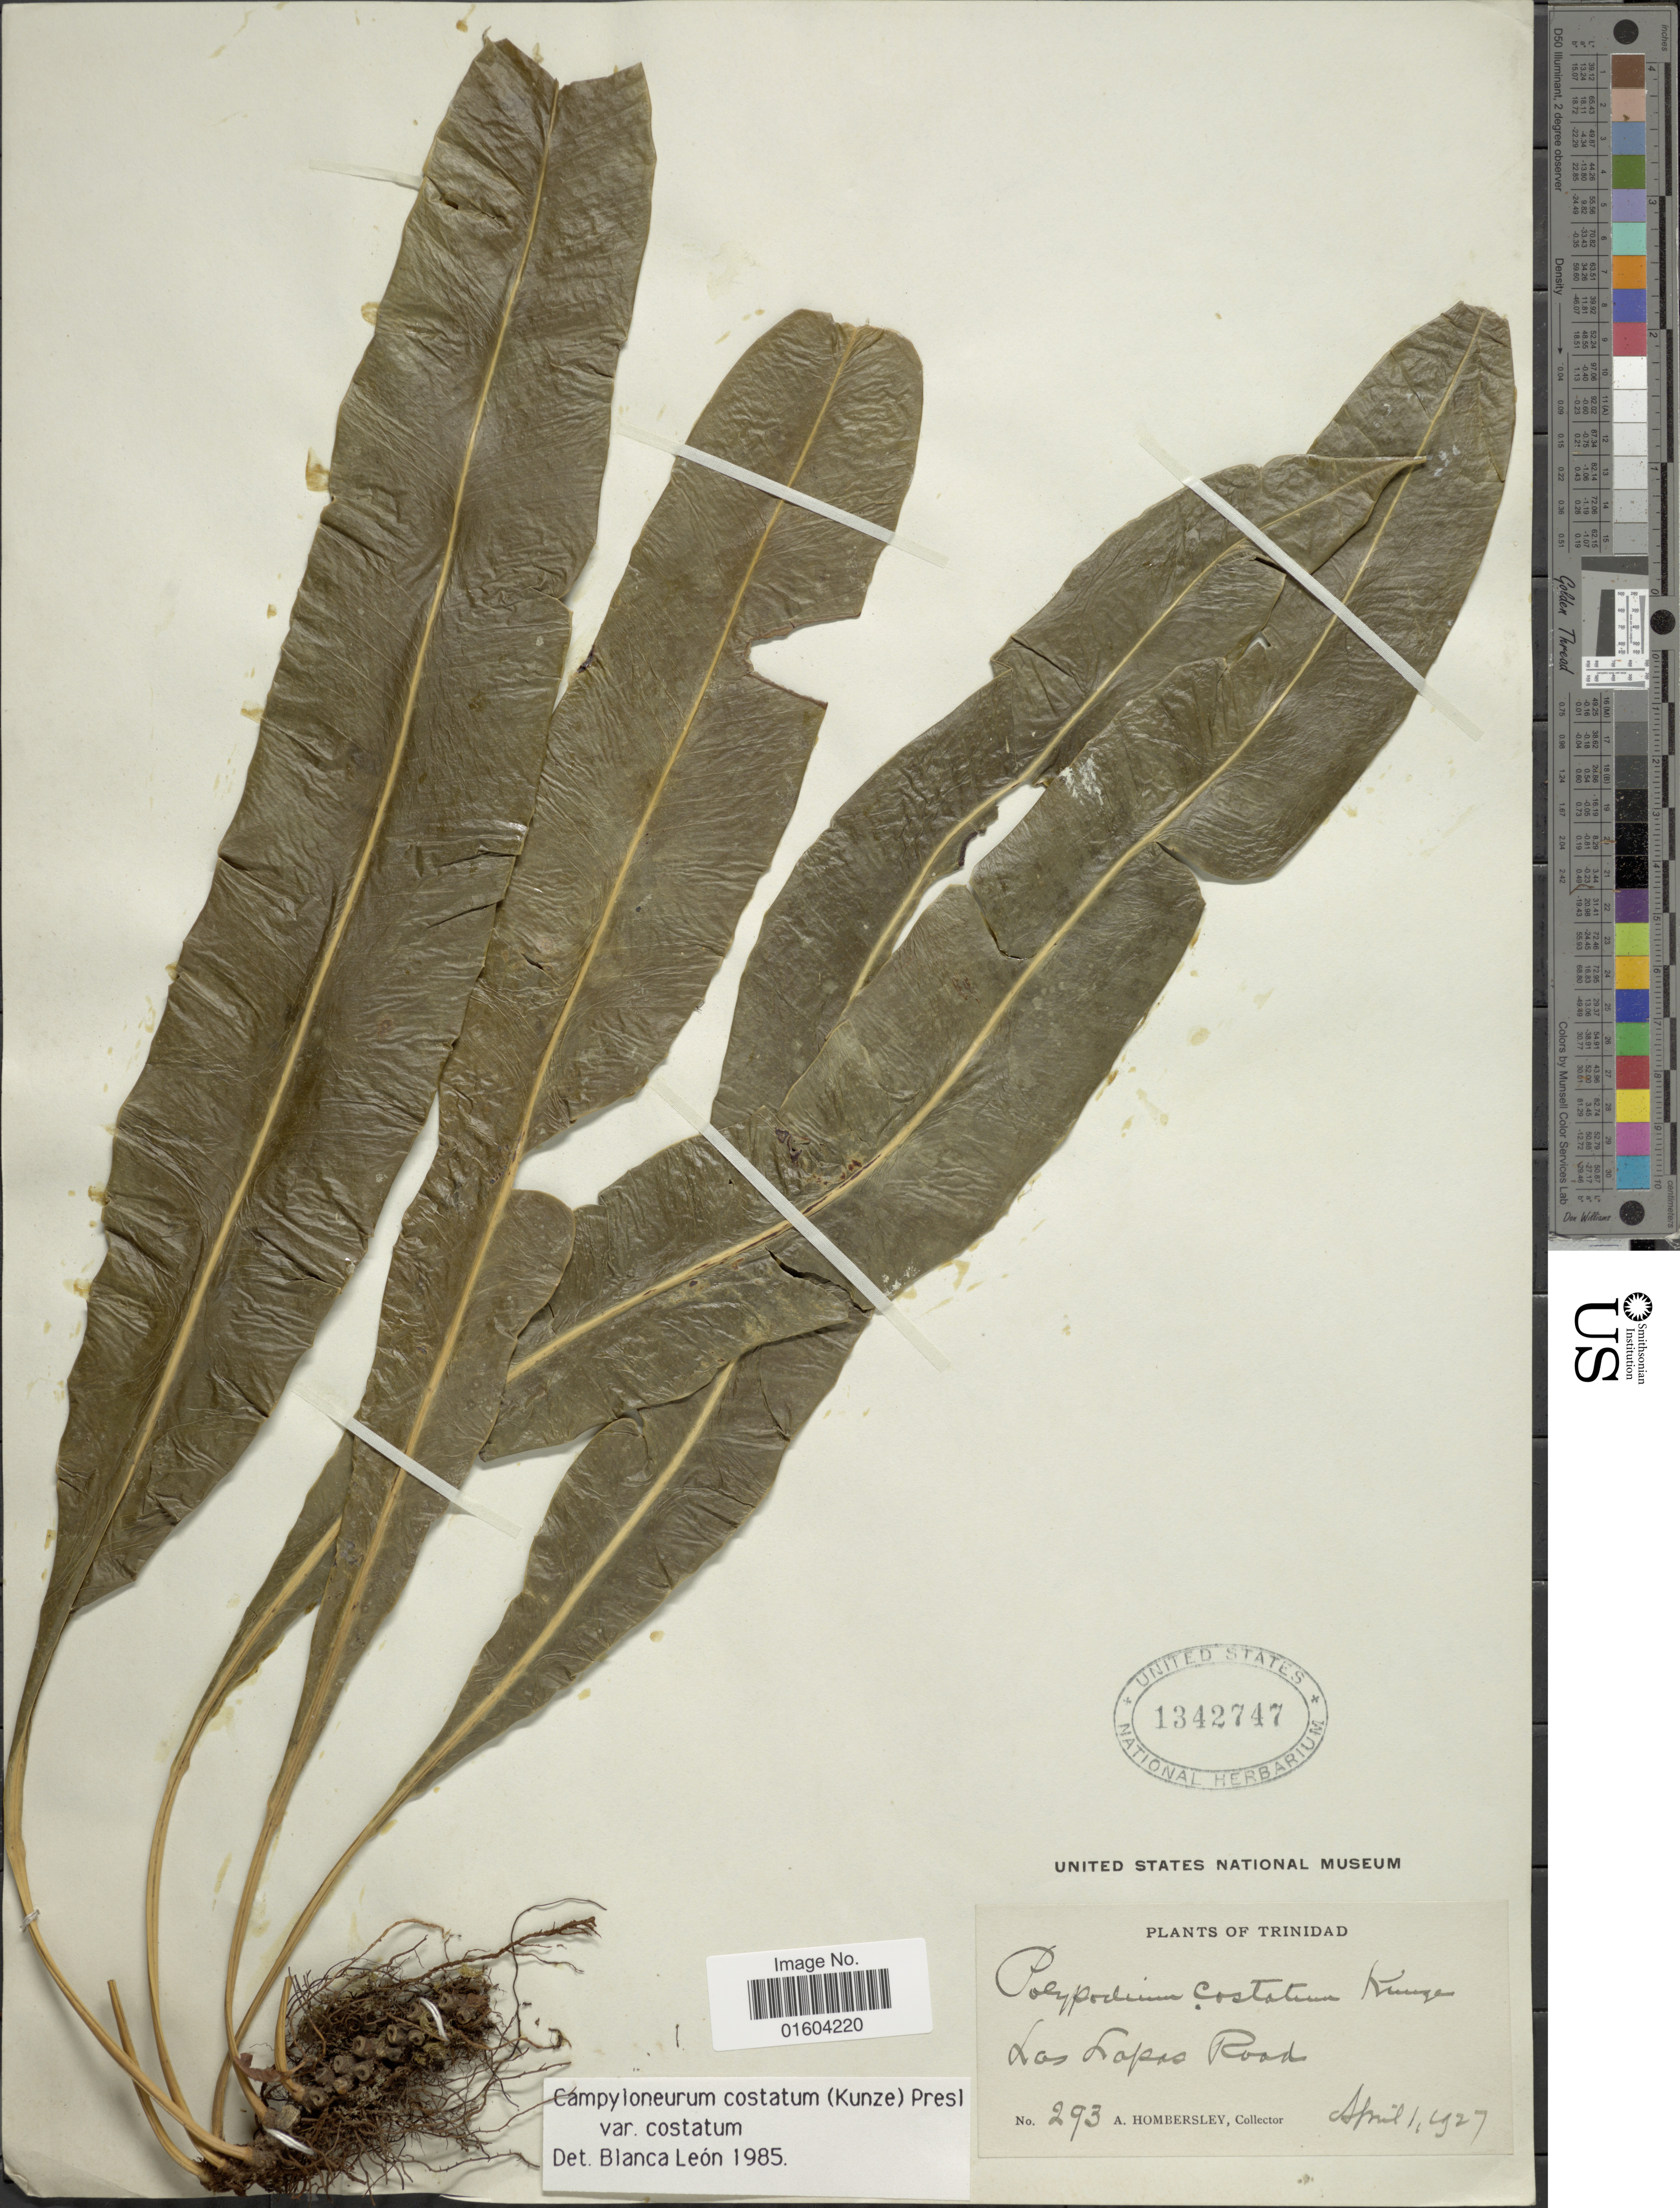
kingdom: Plantae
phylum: Tracheophyta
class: Polypodiopsida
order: Polypodiales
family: Polypodiaceae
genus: Campyloneurum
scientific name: Campyloneurum costatum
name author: (Kunze) C. Presl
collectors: A. Hombersley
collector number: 293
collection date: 1927-04-01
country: Trinidad and Tobago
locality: Las Lapas Road.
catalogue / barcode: US 1342747